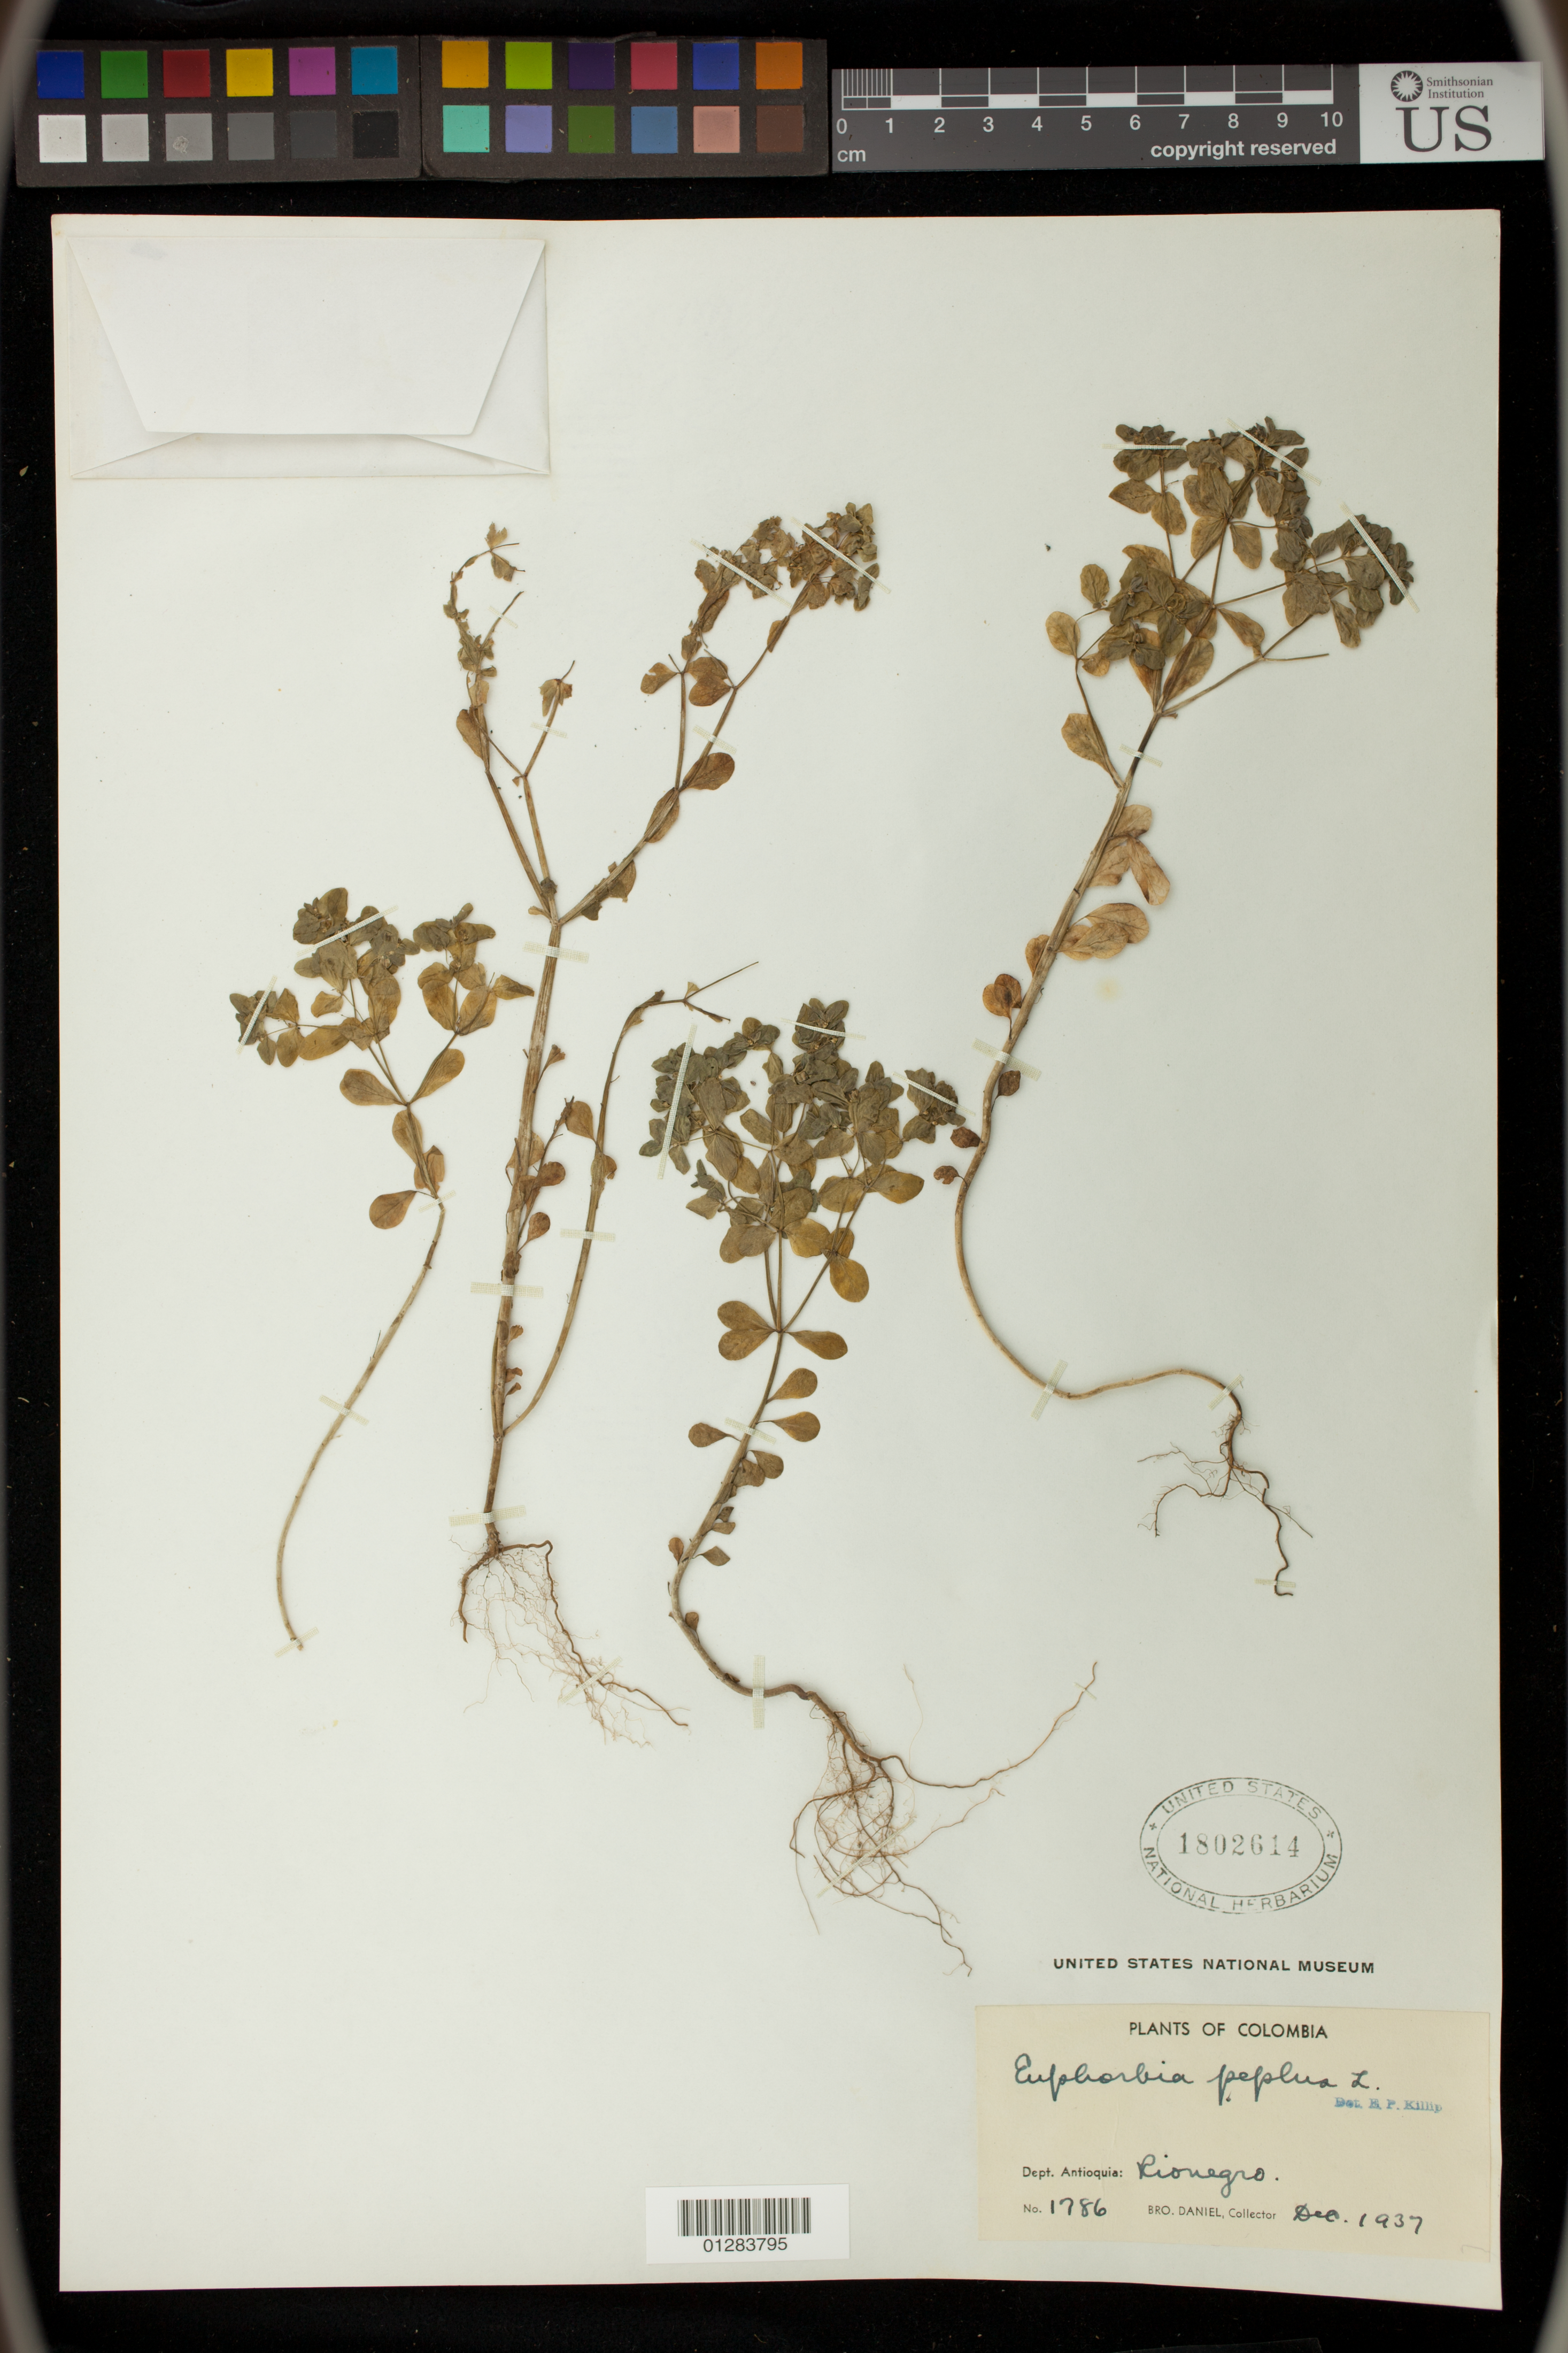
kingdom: Plantae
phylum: Tracheophyta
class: Magnoliopsida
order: Malpighiales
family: Euphorbiaceae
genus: Euphorbia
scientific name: Euphorbia peplus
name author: L.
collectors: Bro. Daniel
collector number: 1786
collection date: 1937-12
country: Colombia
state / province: Antioquia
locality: Rionegro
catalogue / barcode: US 1802614